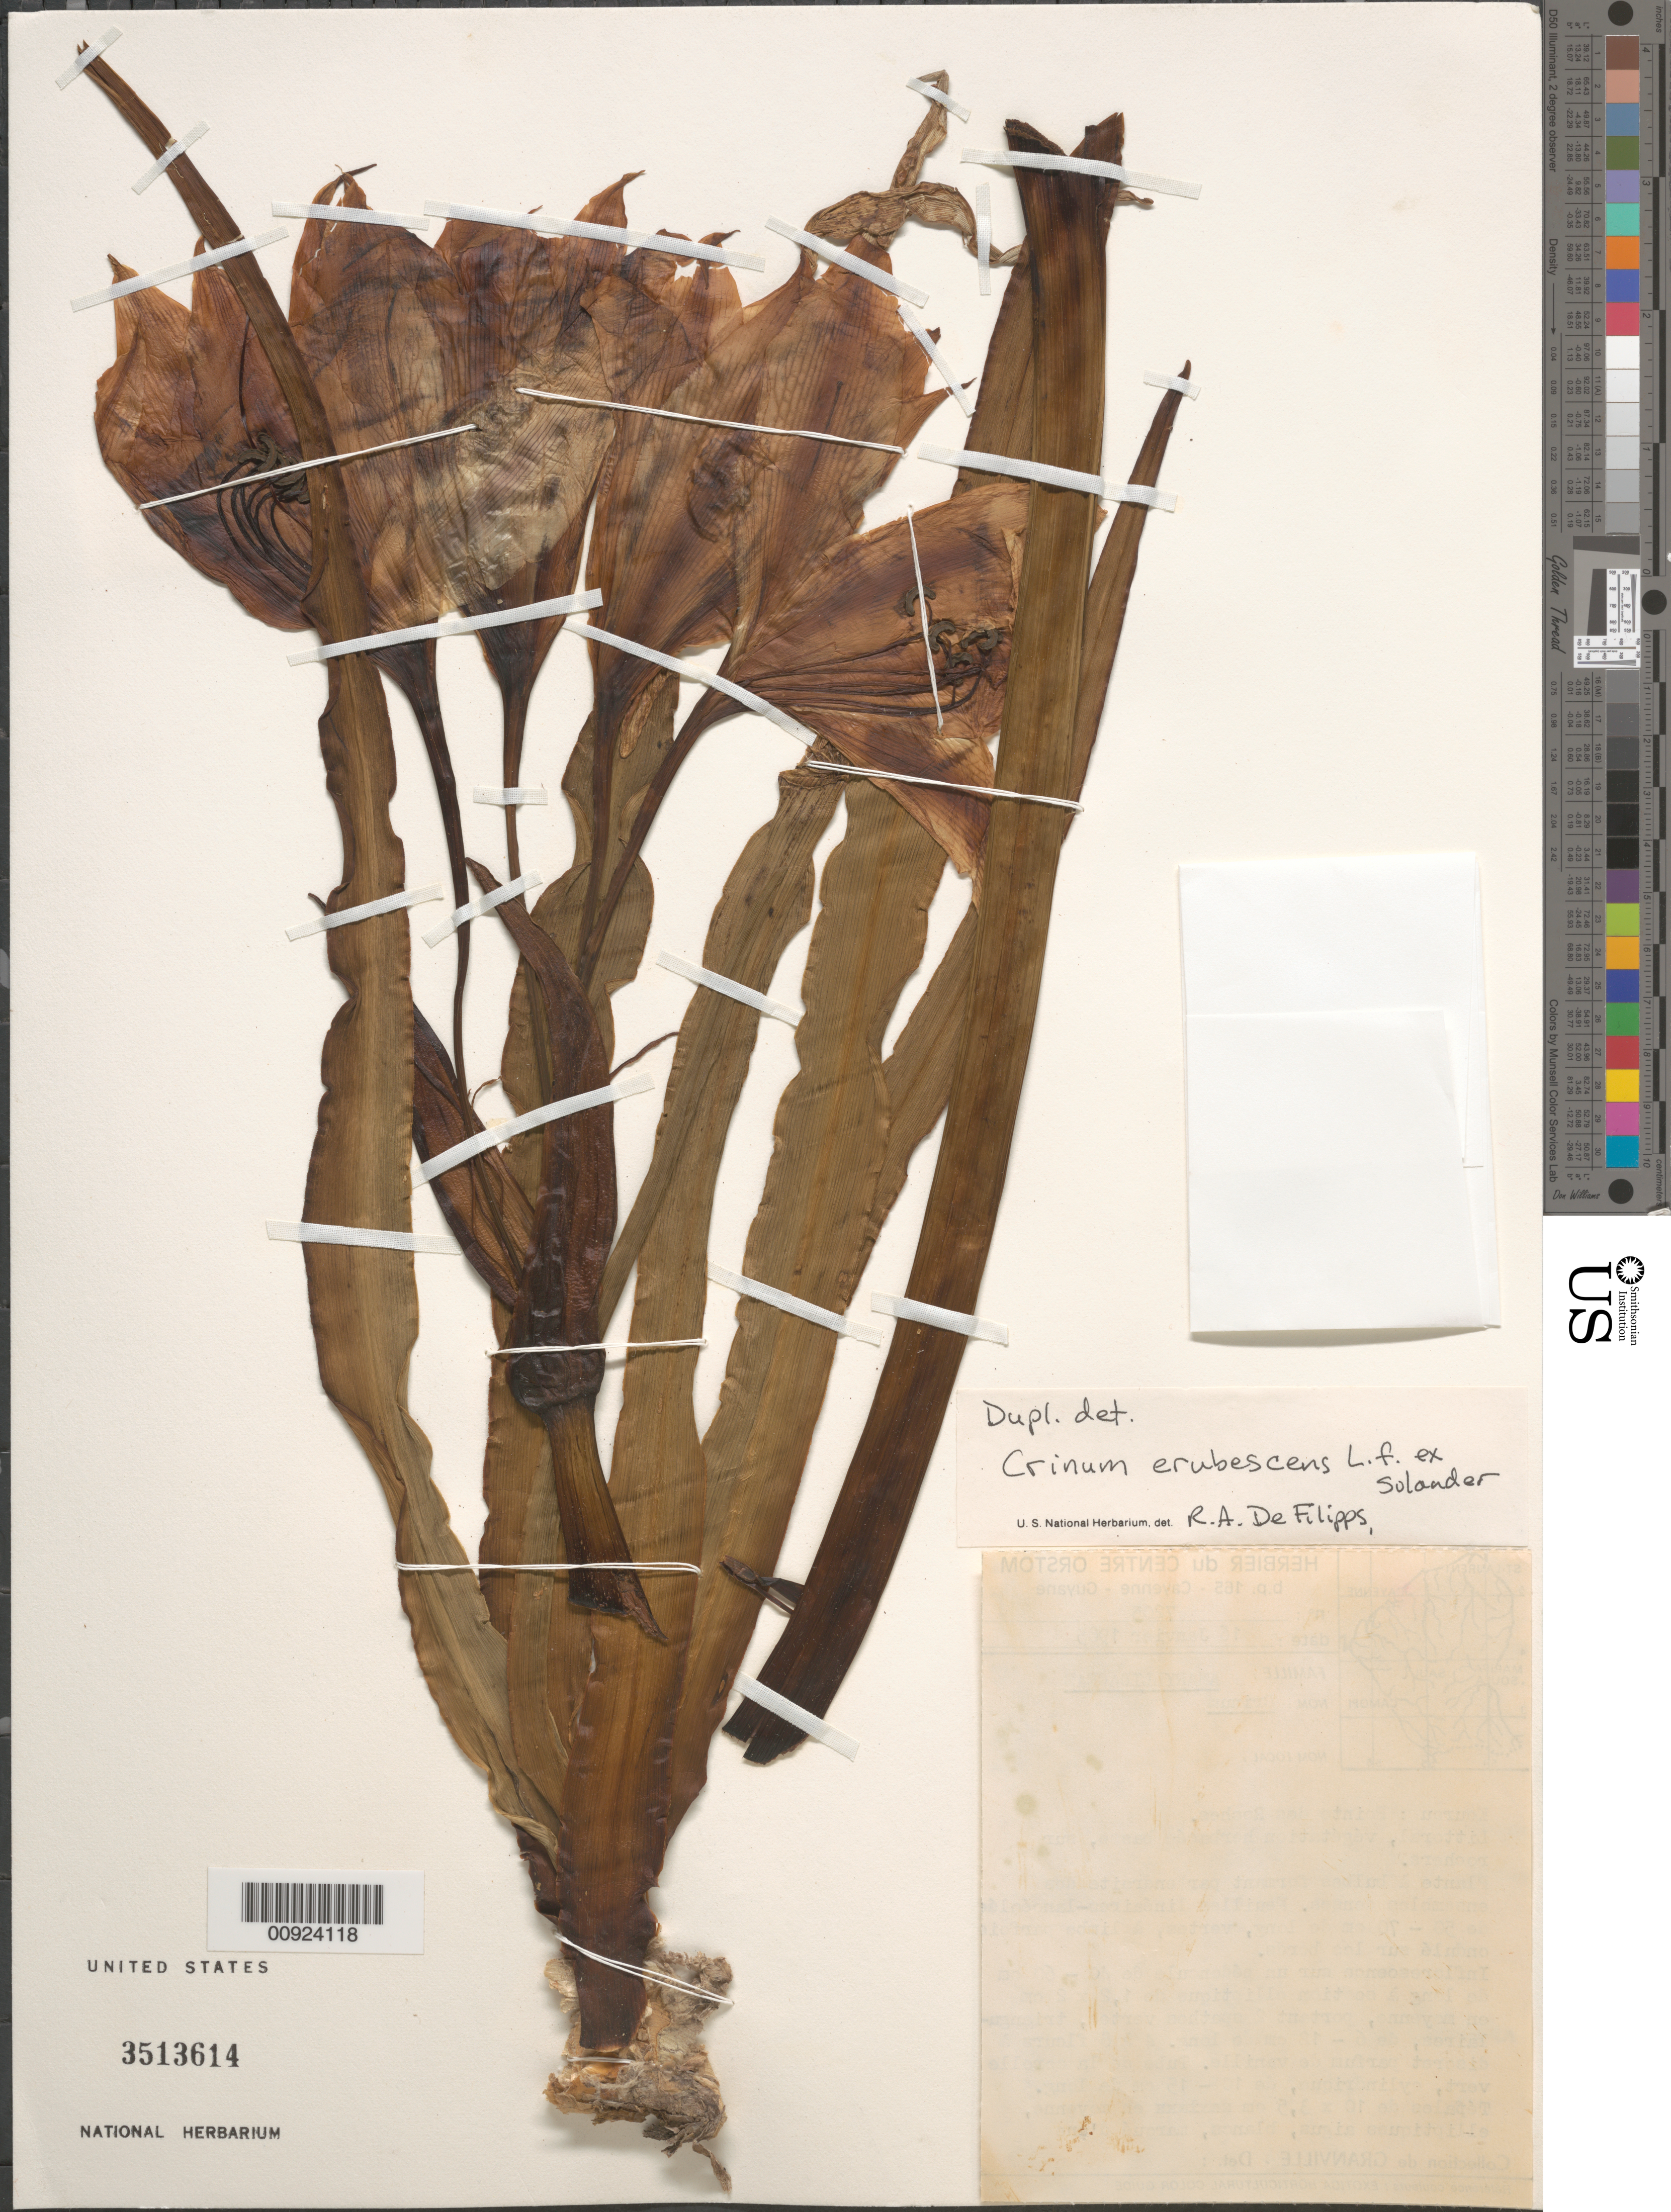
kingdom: Plantae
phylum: Tracheophyta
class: Liliopsida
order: Asparagales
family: Amaryllidaceae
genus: Crinum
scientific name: Crinum erubescens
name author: Aiton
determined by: DeFilipps, R. A.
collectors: J.-J. de Granville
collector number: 7205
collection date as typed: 16-Jan-85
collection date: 1985-01-16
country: French Guiana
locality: Kourou, Point des Roches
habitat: Littoral, herbaceous vegetation on rocks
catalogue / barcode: US 3513614